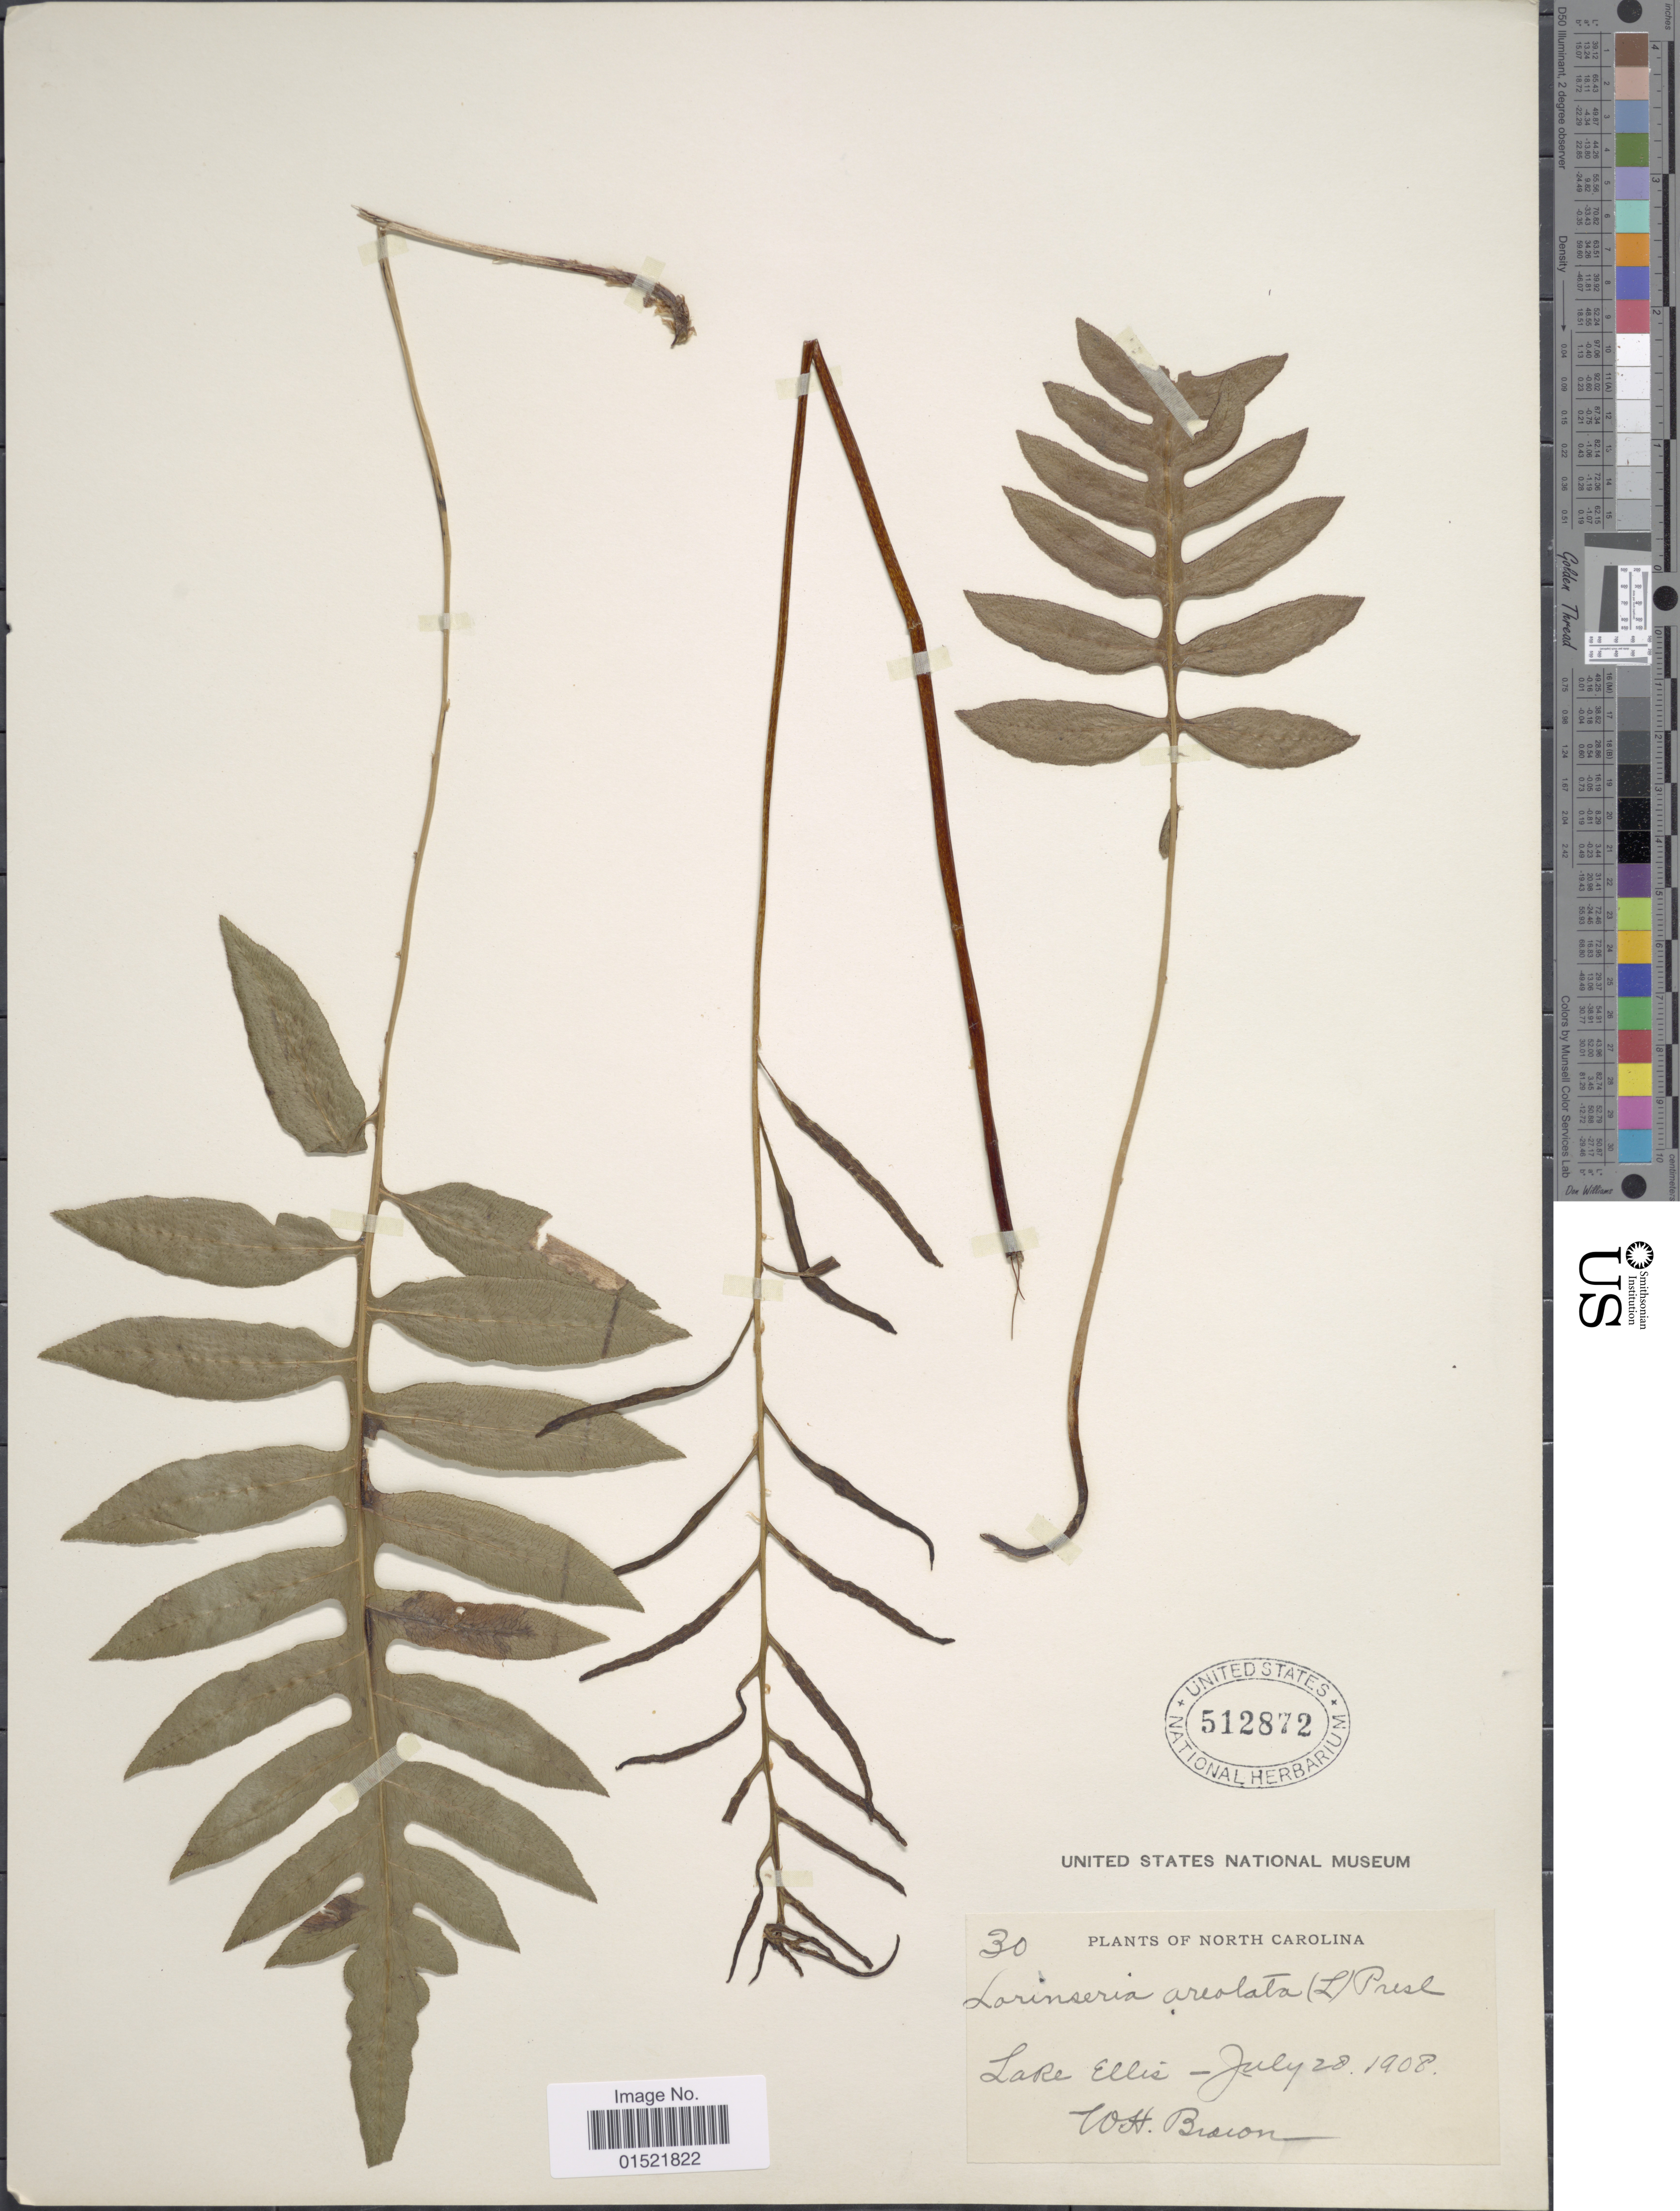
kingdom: Plantae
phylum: Tracheophyta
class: Polypodiopsida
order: Polypodiales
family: Blechnaceae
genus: Woodwardia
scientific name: Woodwardia areolata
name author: (L.) T. Moore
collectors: W. H. Brown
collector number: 30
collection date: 1908-07-28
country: United States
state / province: North Carolina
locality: Lare Ellis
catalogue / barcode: US 512872